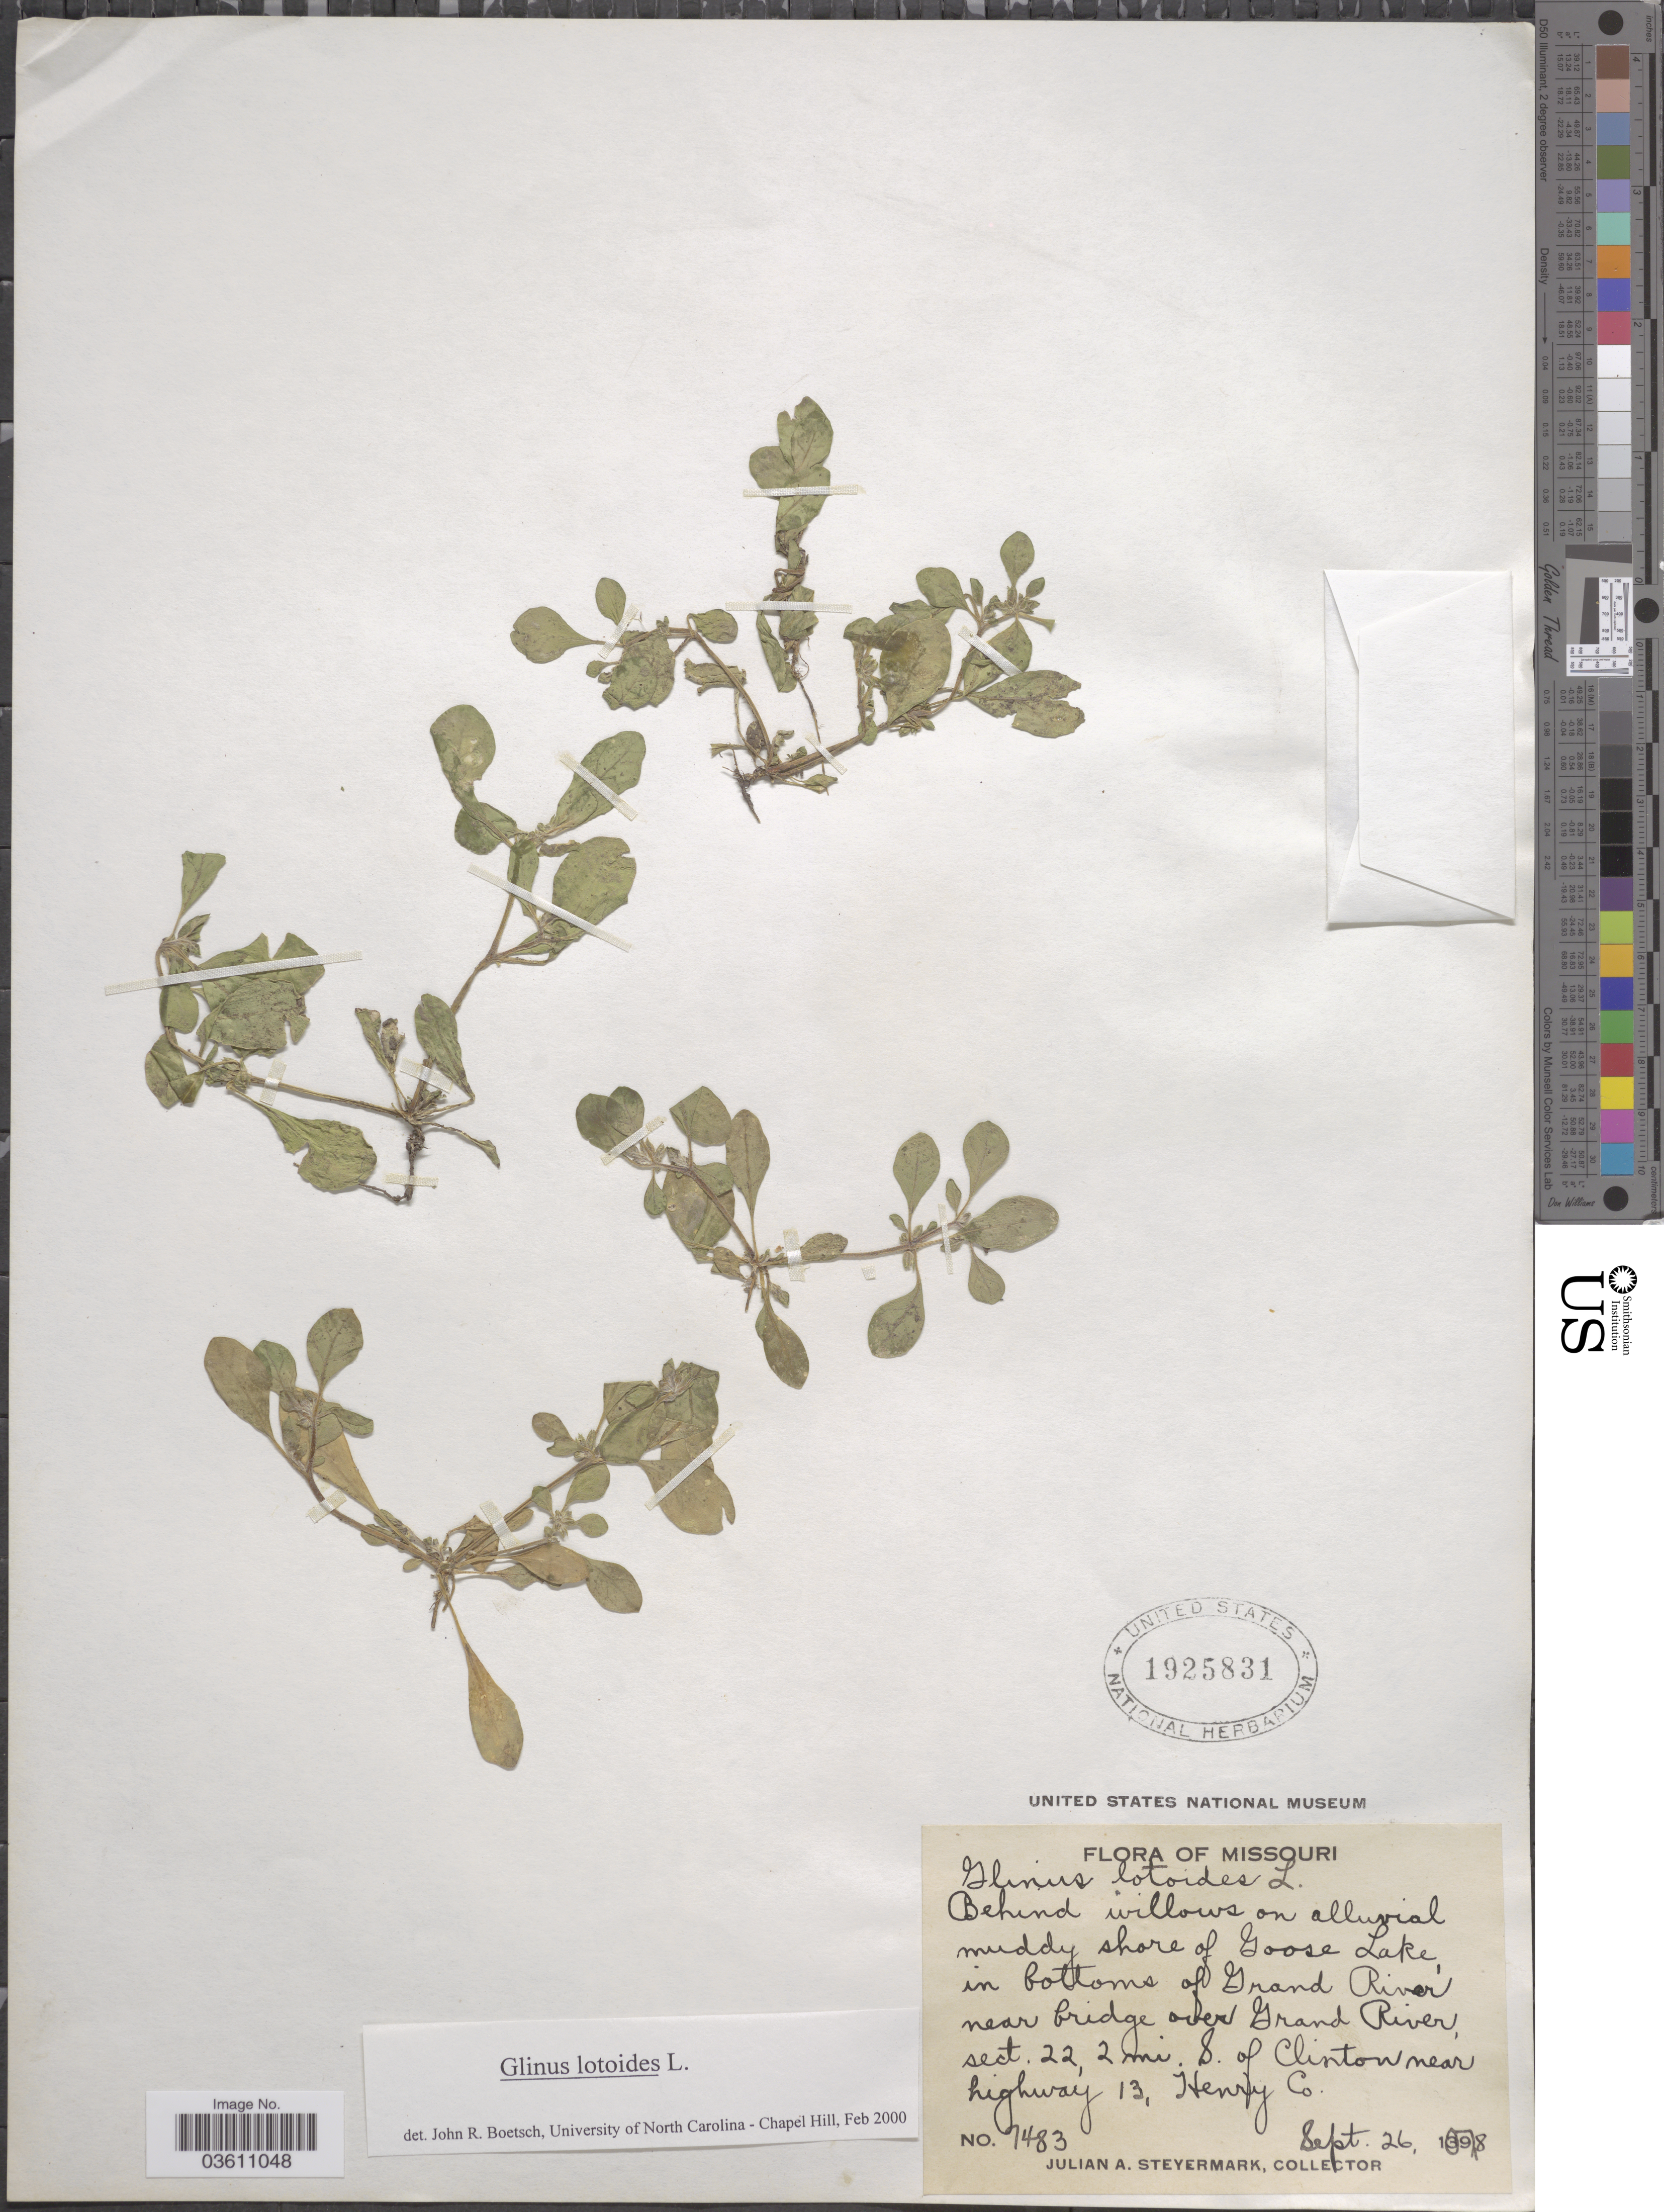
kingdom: Plantae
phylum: Tracheophyta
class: Magnoliopsida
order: Caryophyllales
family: Molluginaceae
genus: Glinus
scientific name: Glinus lotoides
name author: L.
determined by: Boetsch, J. R.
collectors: J. Steyermark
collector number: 1483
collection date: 1978-09-26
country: United States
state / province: Missouri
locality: Behind willows on alluvial muddy shore of Goose Lake, in Bottoms of Grand River near bridge over Grand River, sect. 22, 2 mi. S. of Clinton near highway 13, Henry Co.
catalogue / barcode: US 1925831